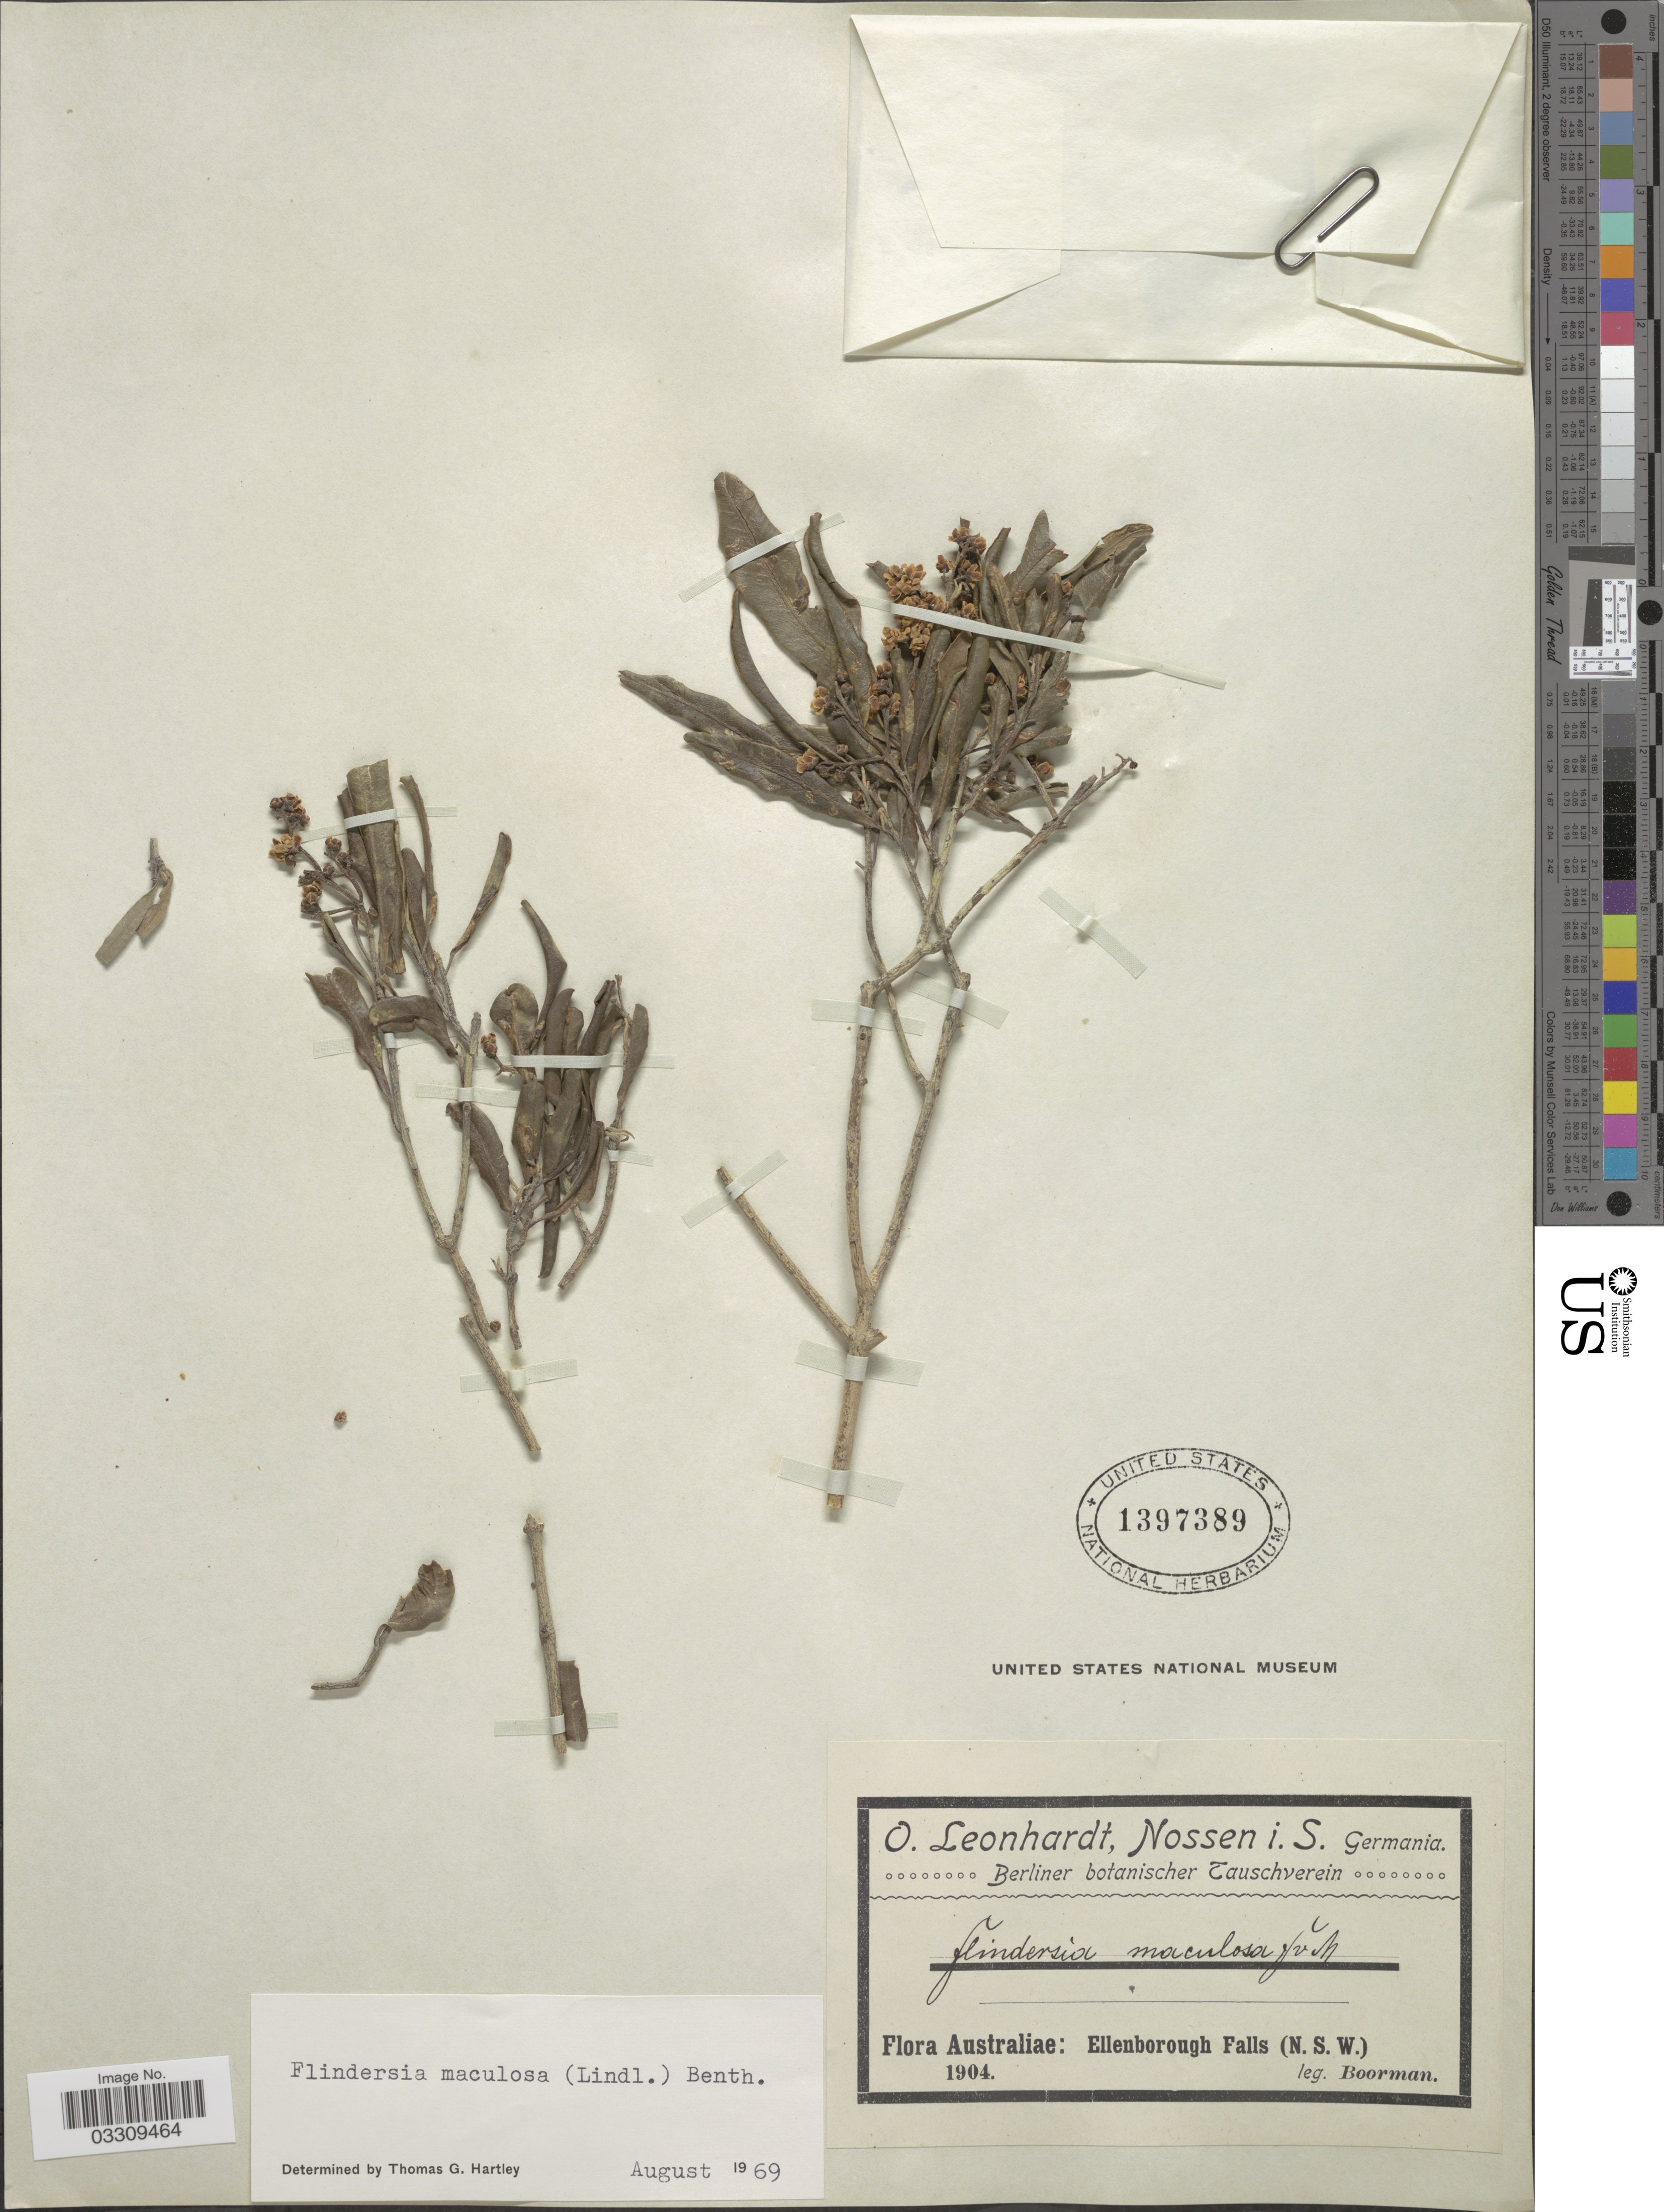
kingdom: Plantae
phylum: Tracheophyta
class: Magnoliopsida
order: Sapindales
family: Rutaceae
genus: Flindersia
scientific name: Flindersia maculosa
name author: (Lindl.) Benth.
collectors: -. Boorman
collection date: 1904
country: Australia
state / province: New South Wales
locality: Ellenborough Falls.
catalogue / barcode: US 1397389